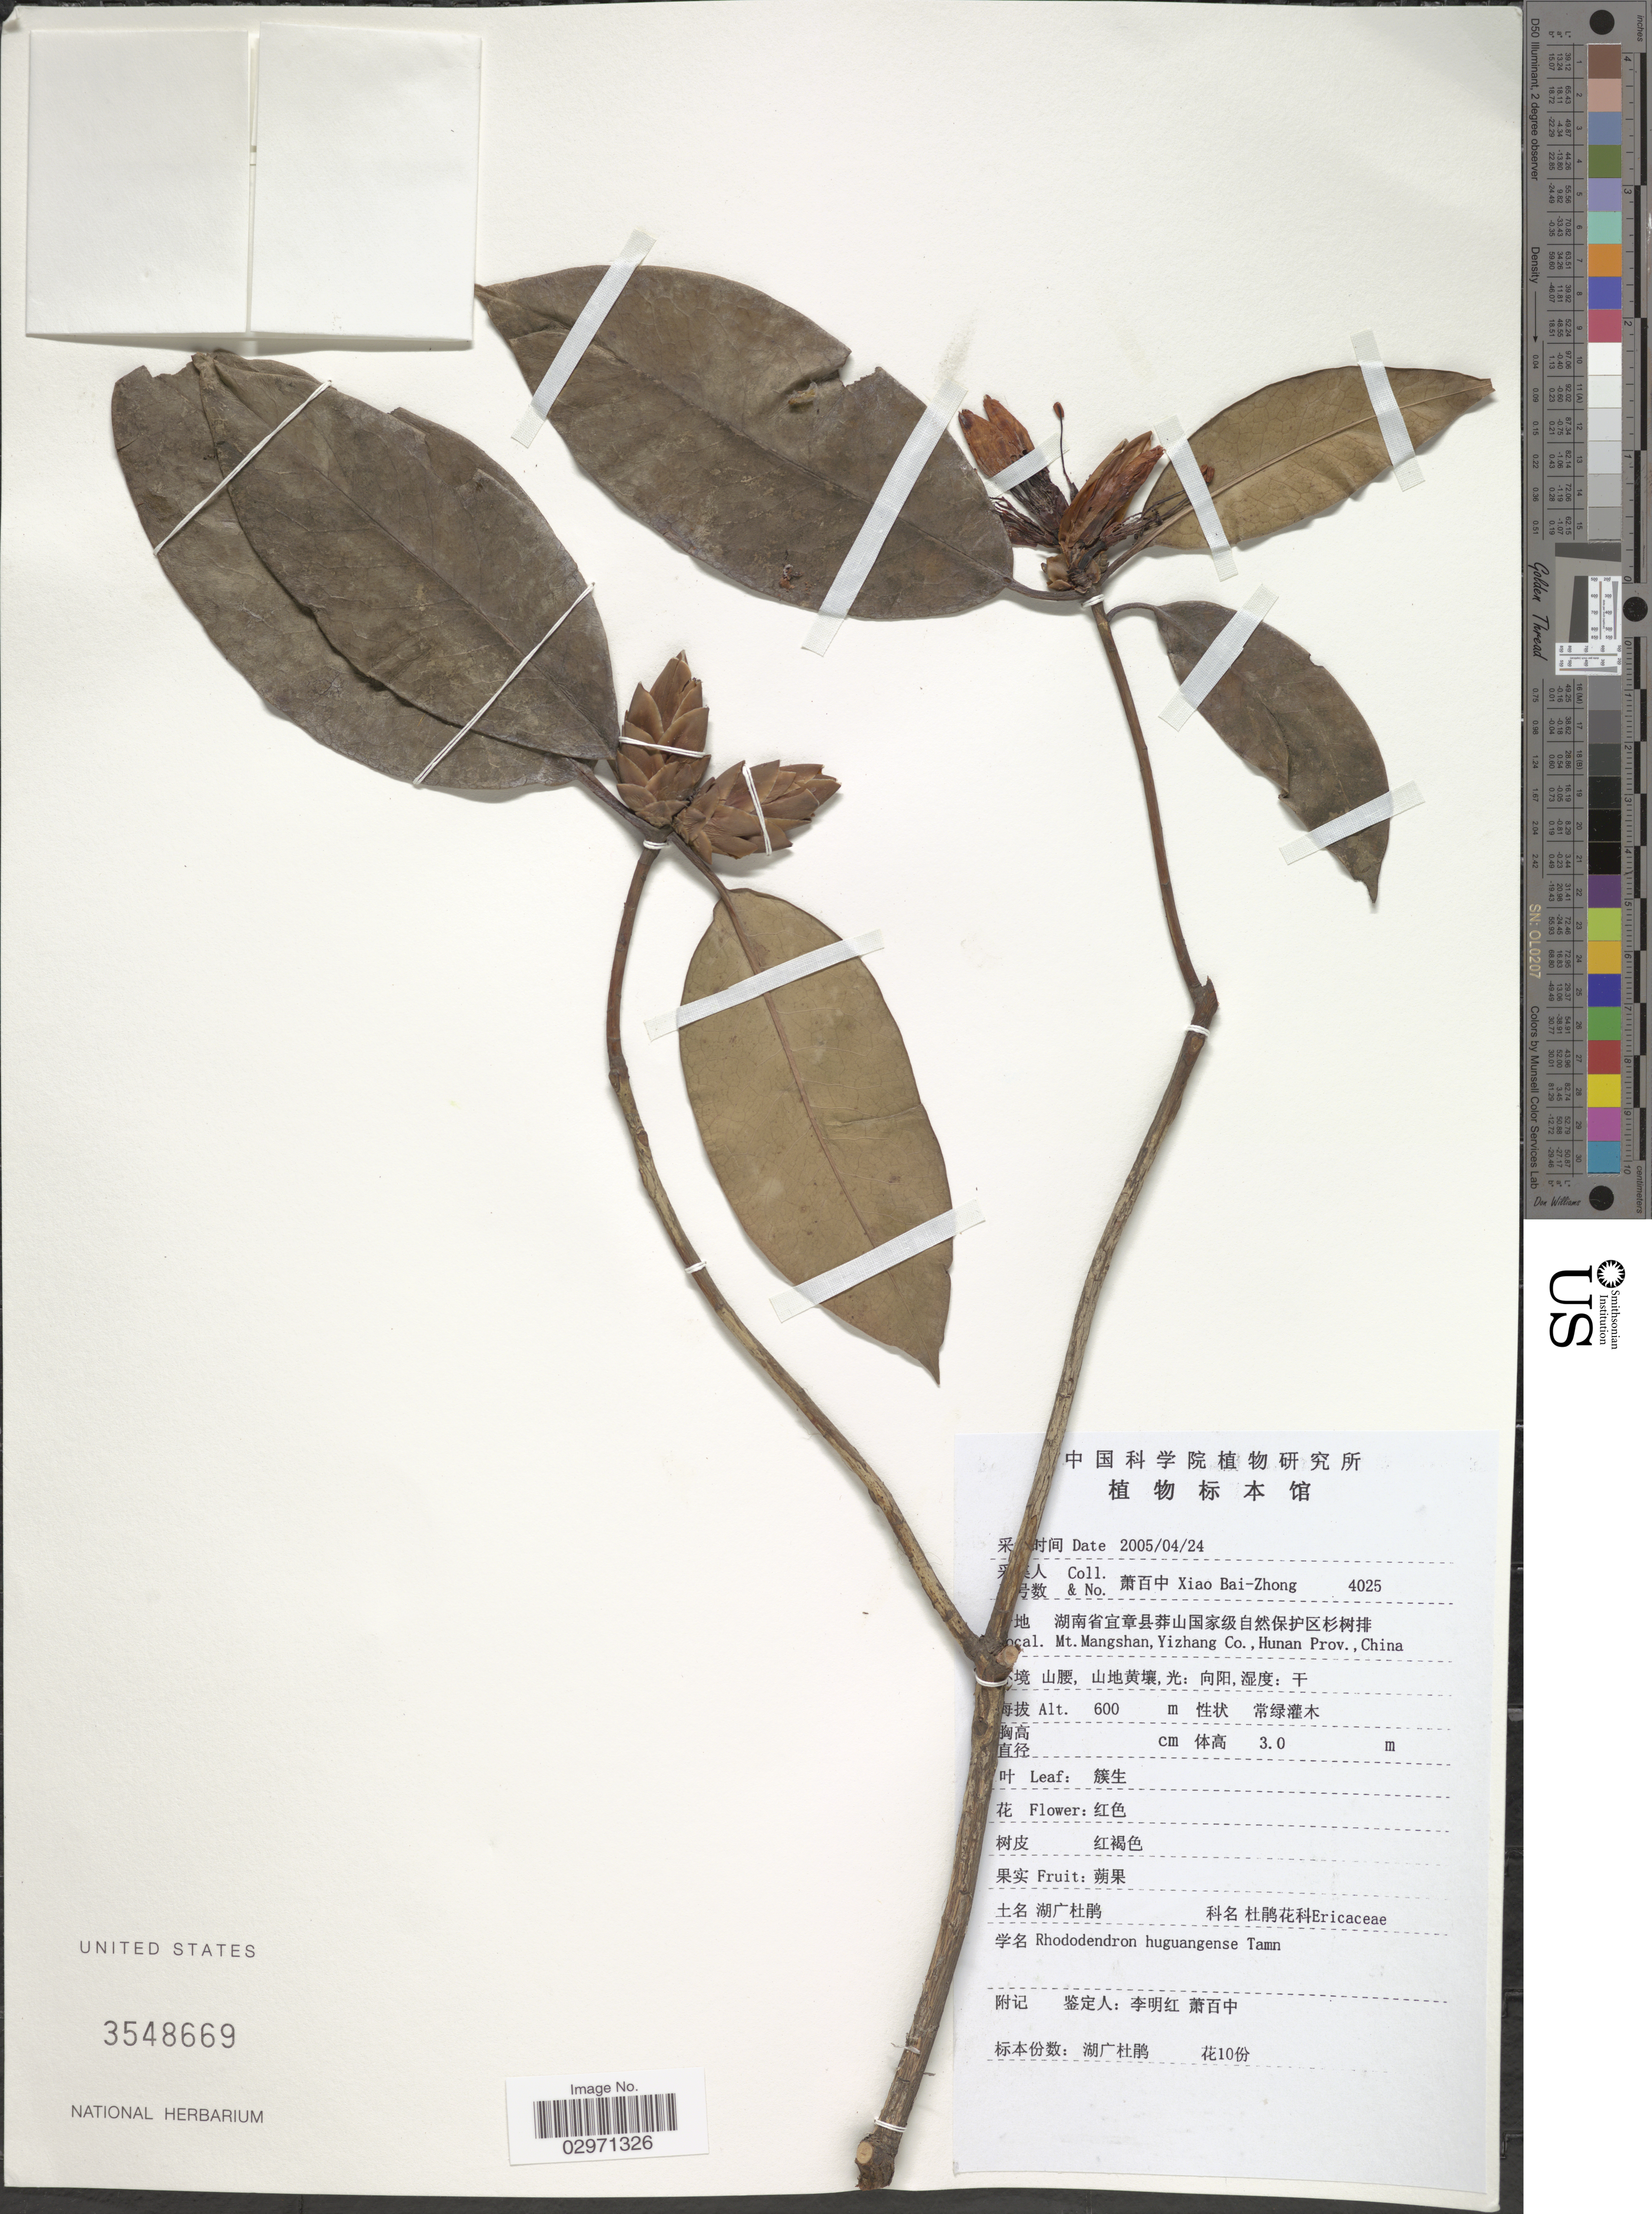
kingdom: Plantae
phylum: Tracheophyta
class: Magnoliopsida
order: Ericales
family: Ericaceae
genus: Rhododendron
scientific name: Rhododendron huguangense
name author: P.C. Tam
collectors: B. Z. Xiao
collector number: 4025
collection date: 2005-04-24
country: China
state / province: Hunan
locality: Mt. Mangshan, Yizhang Co.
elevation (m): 600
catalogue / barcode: US 3548669